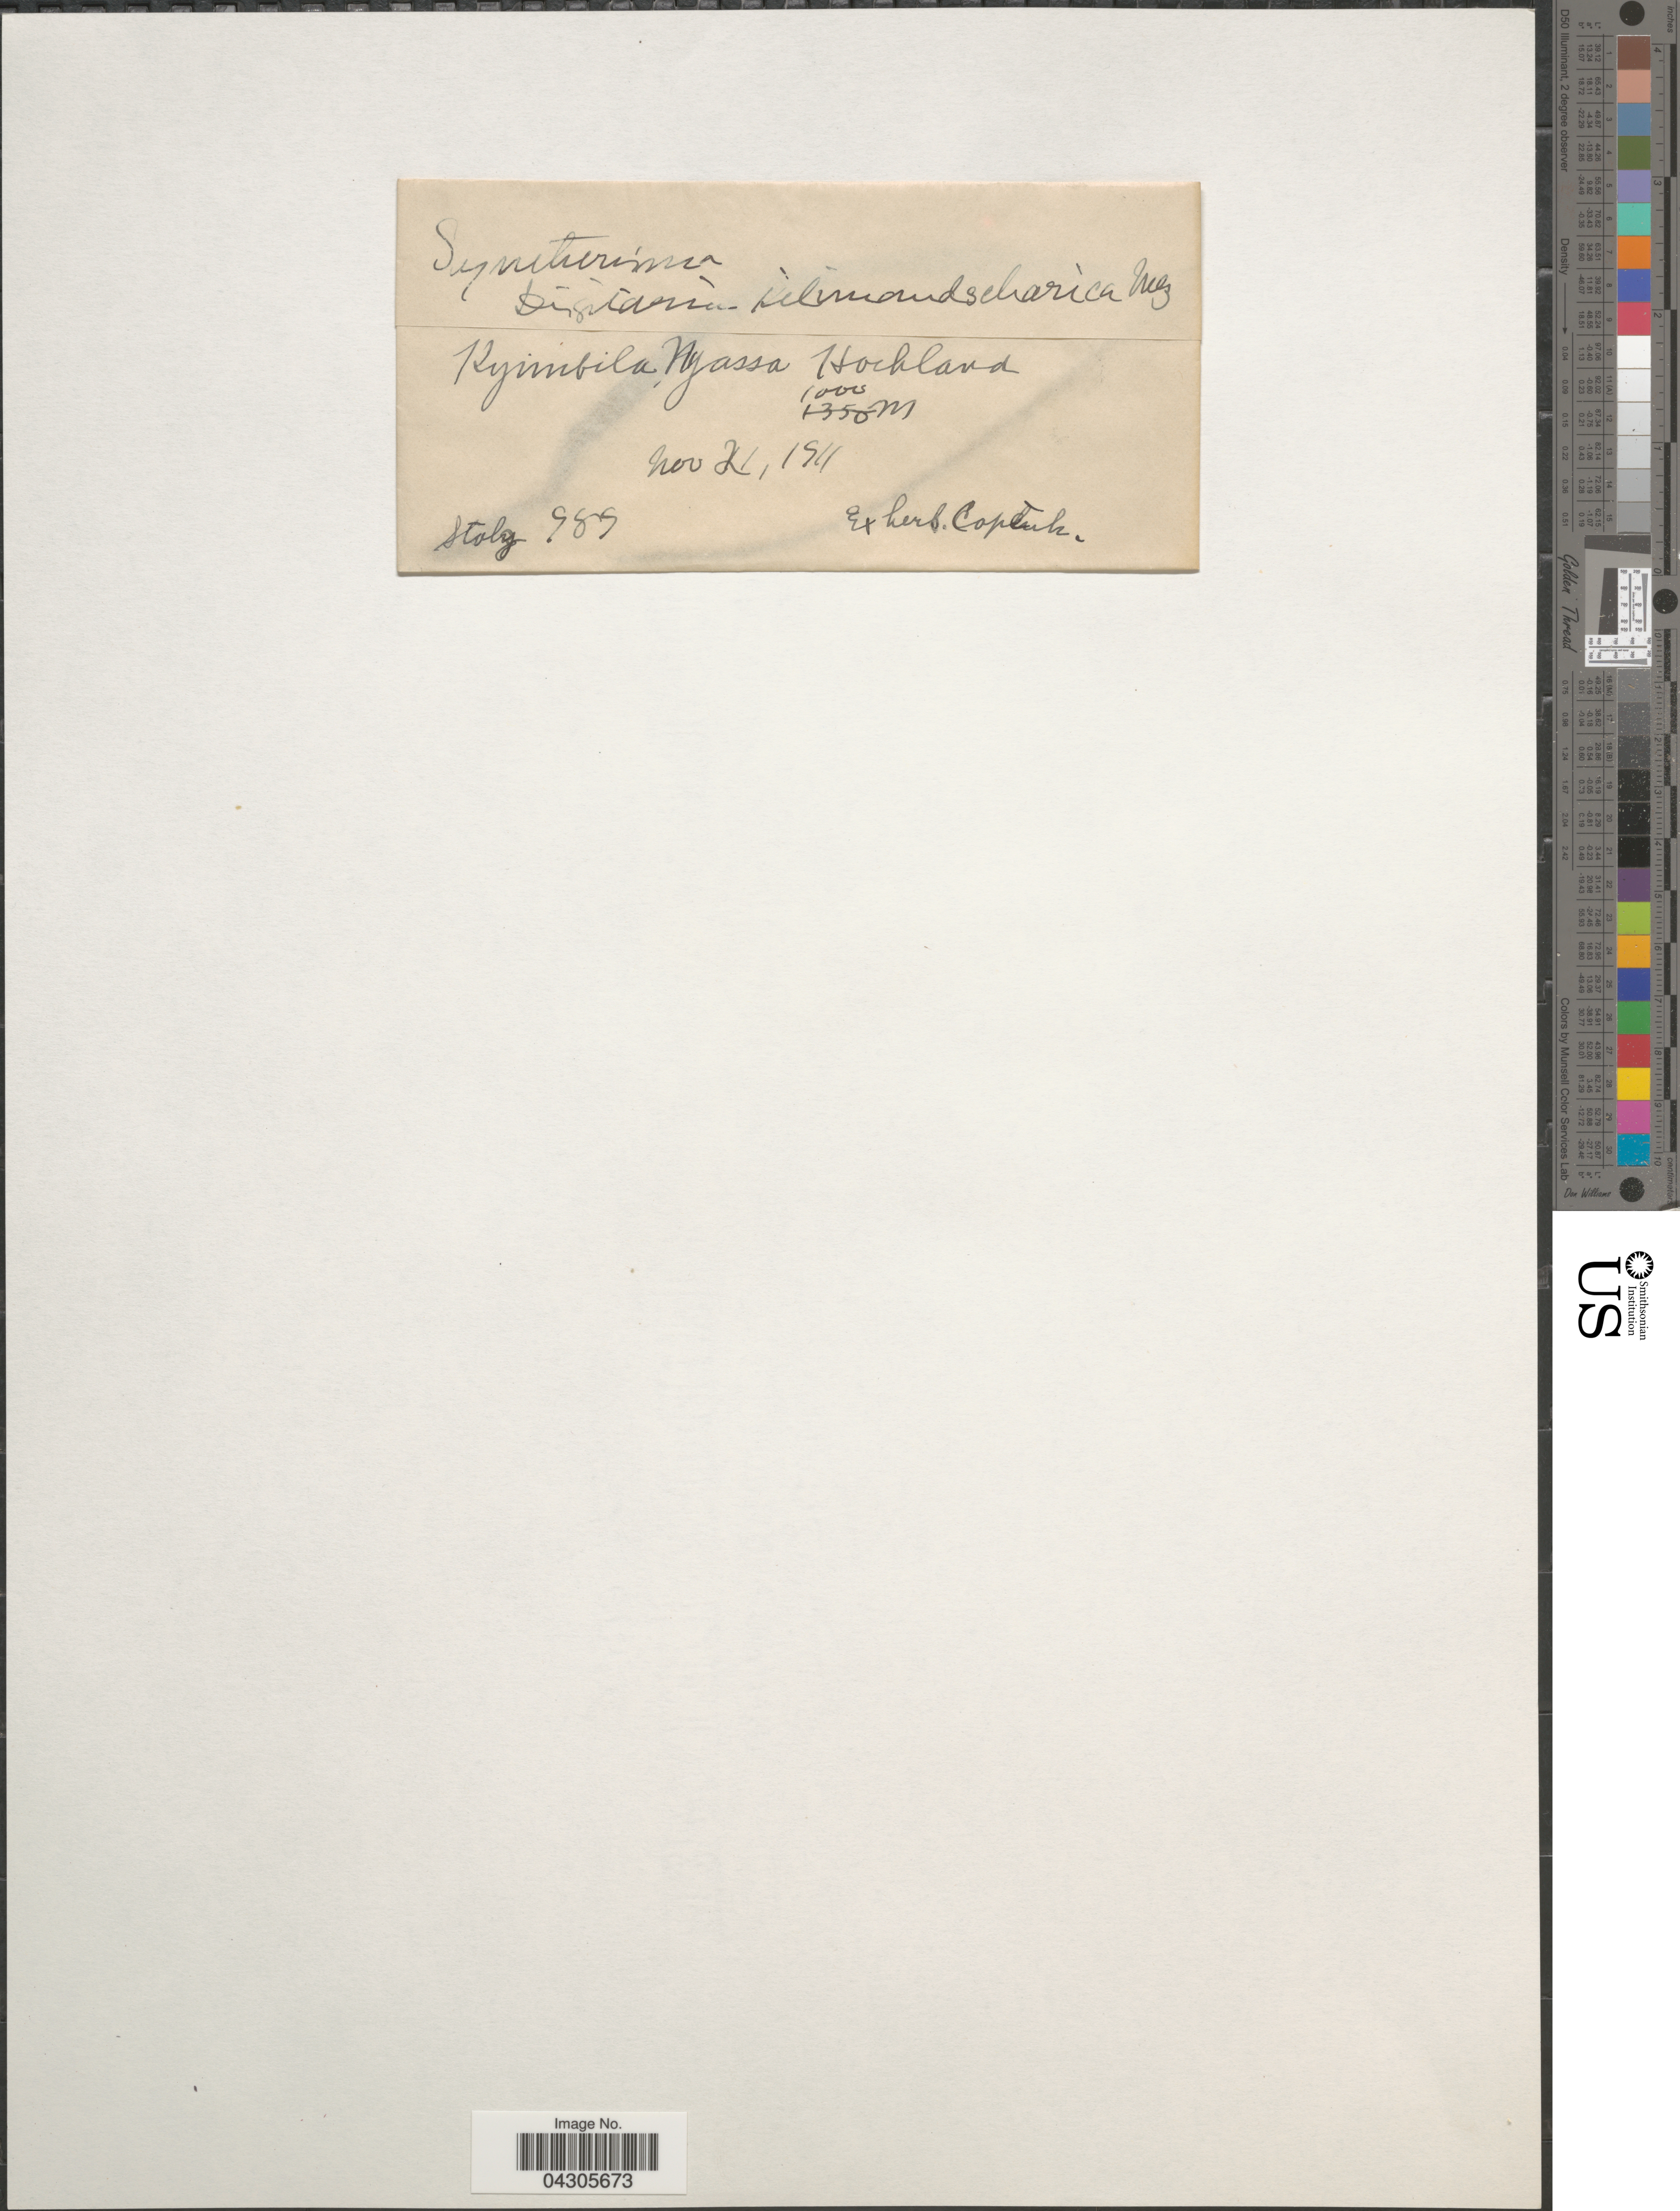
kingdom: Plantae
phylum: Tracheophyta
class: Liliopsida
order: Poales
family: Poaceae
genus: Digitaria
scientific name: Digitaria milanjiana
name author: (Rendle) Stapf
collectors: Stolz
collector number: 989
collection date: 1911-11-21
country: Tanzania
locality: Kyimbila, Nyassa Hochland.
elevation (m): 1000